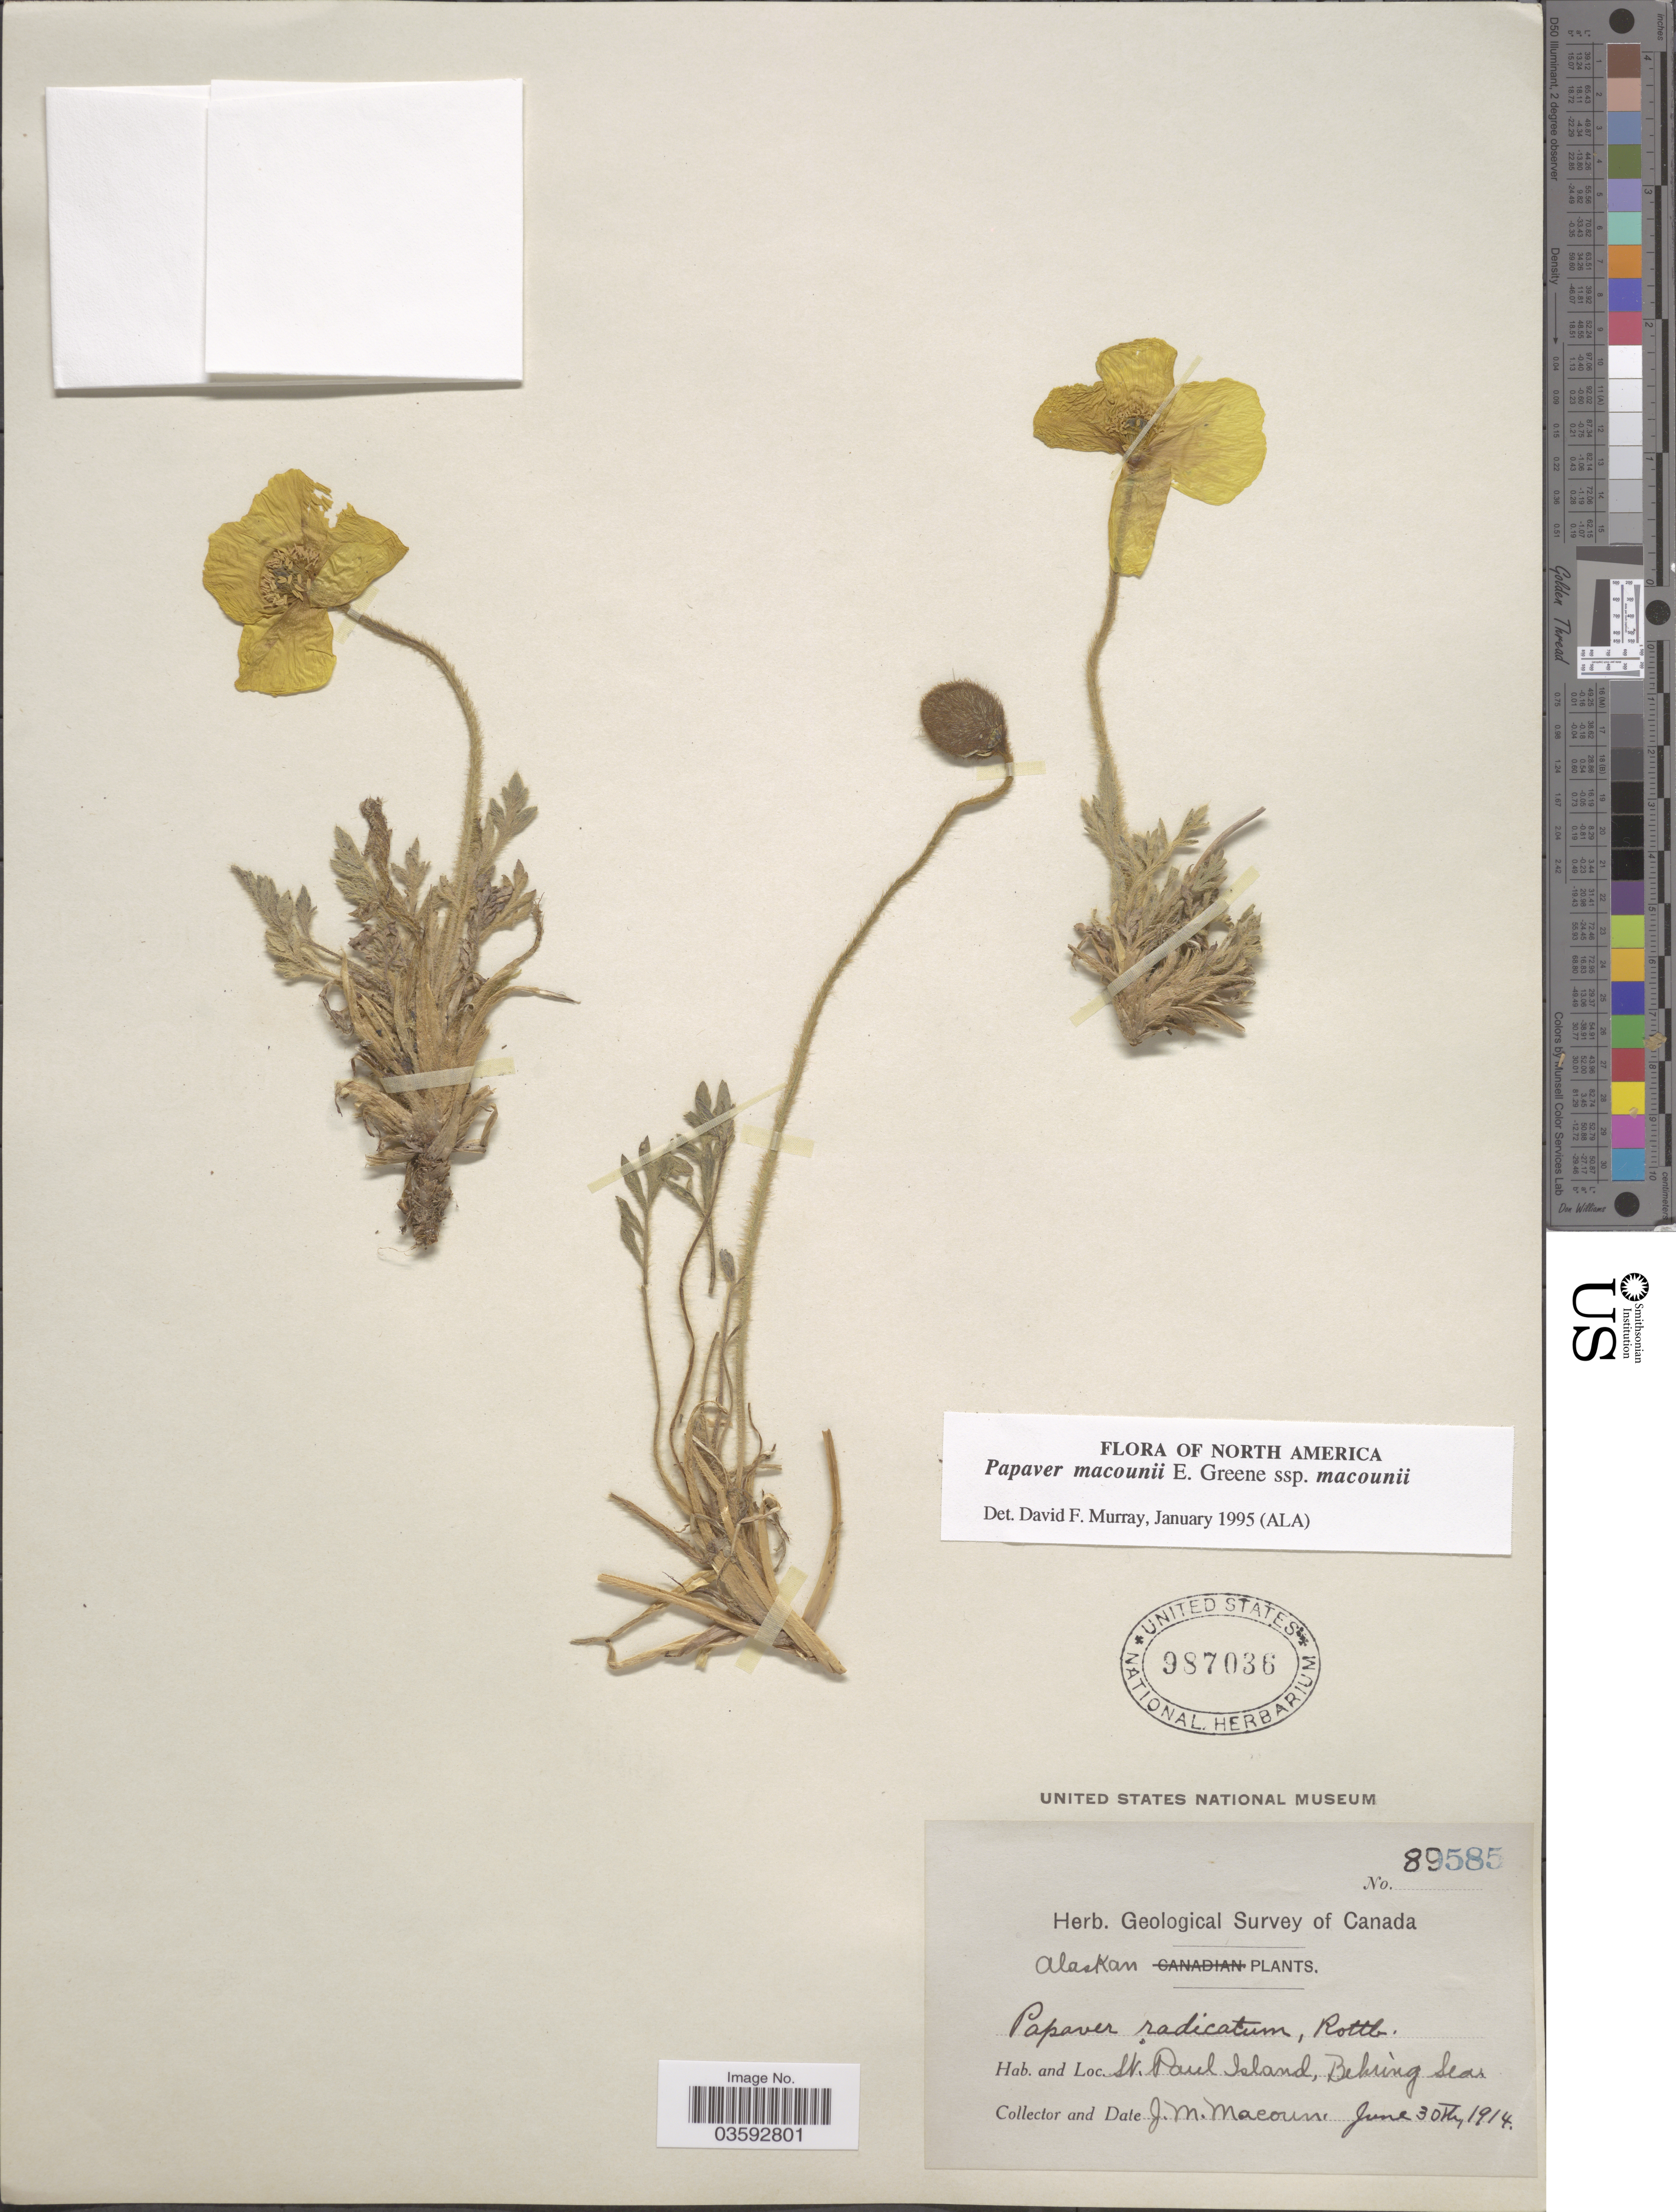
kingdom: Plantae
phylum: Tracheophyta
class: Magnoliopsida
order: Ranunculales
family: Papaveraceae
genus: Papaver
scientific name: Papaver macounii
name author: Greene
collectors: J. M. Macoun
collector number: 89585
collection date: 1914-06-30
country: United States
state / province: Alaska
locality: Alaskan. St. Paul Island, Behring Sea.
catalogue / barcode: US 987036